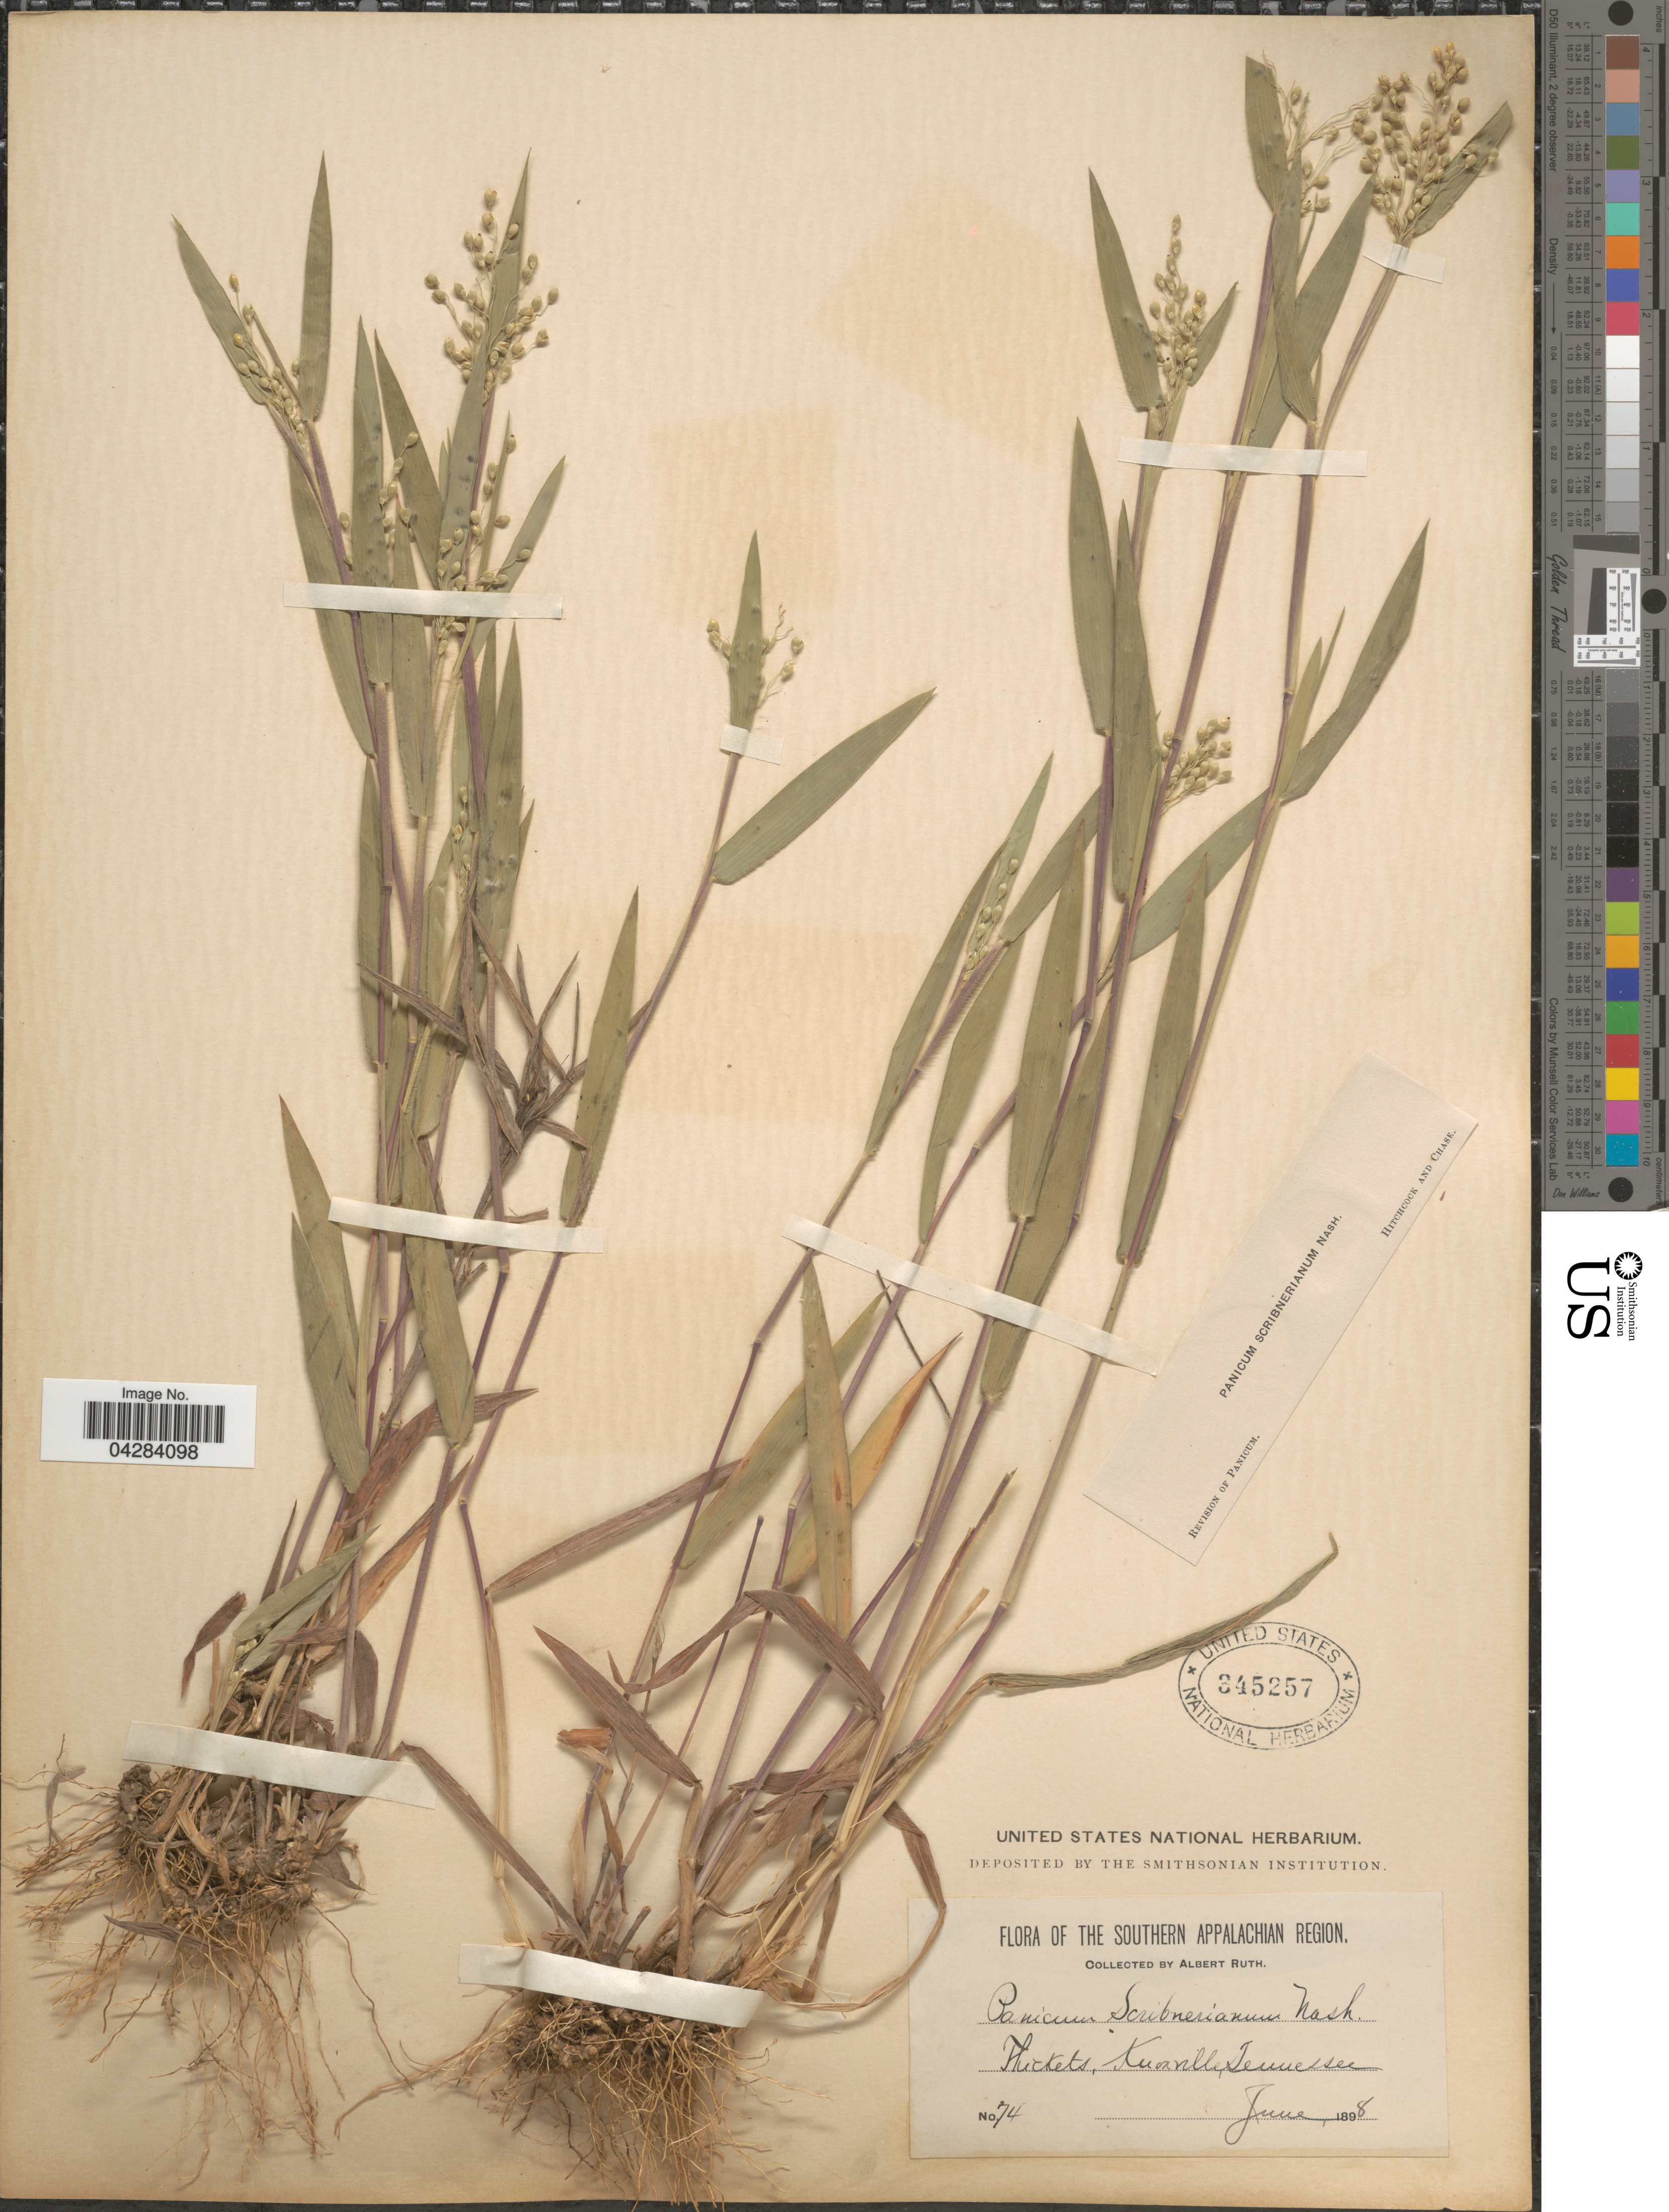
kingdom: Plantae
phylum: Tracheophyta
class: Liliopsida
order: Poales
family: Poaceae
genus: Dichanthelium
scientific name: Dichanthelium oligosanthes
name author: (Schult.) Gould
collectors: A. Ruth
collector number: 74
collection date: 1898-06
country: United States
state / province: Tennessee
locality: The Southern Appalachian Region. Thickets, Knoxville.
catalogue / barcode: US 345257